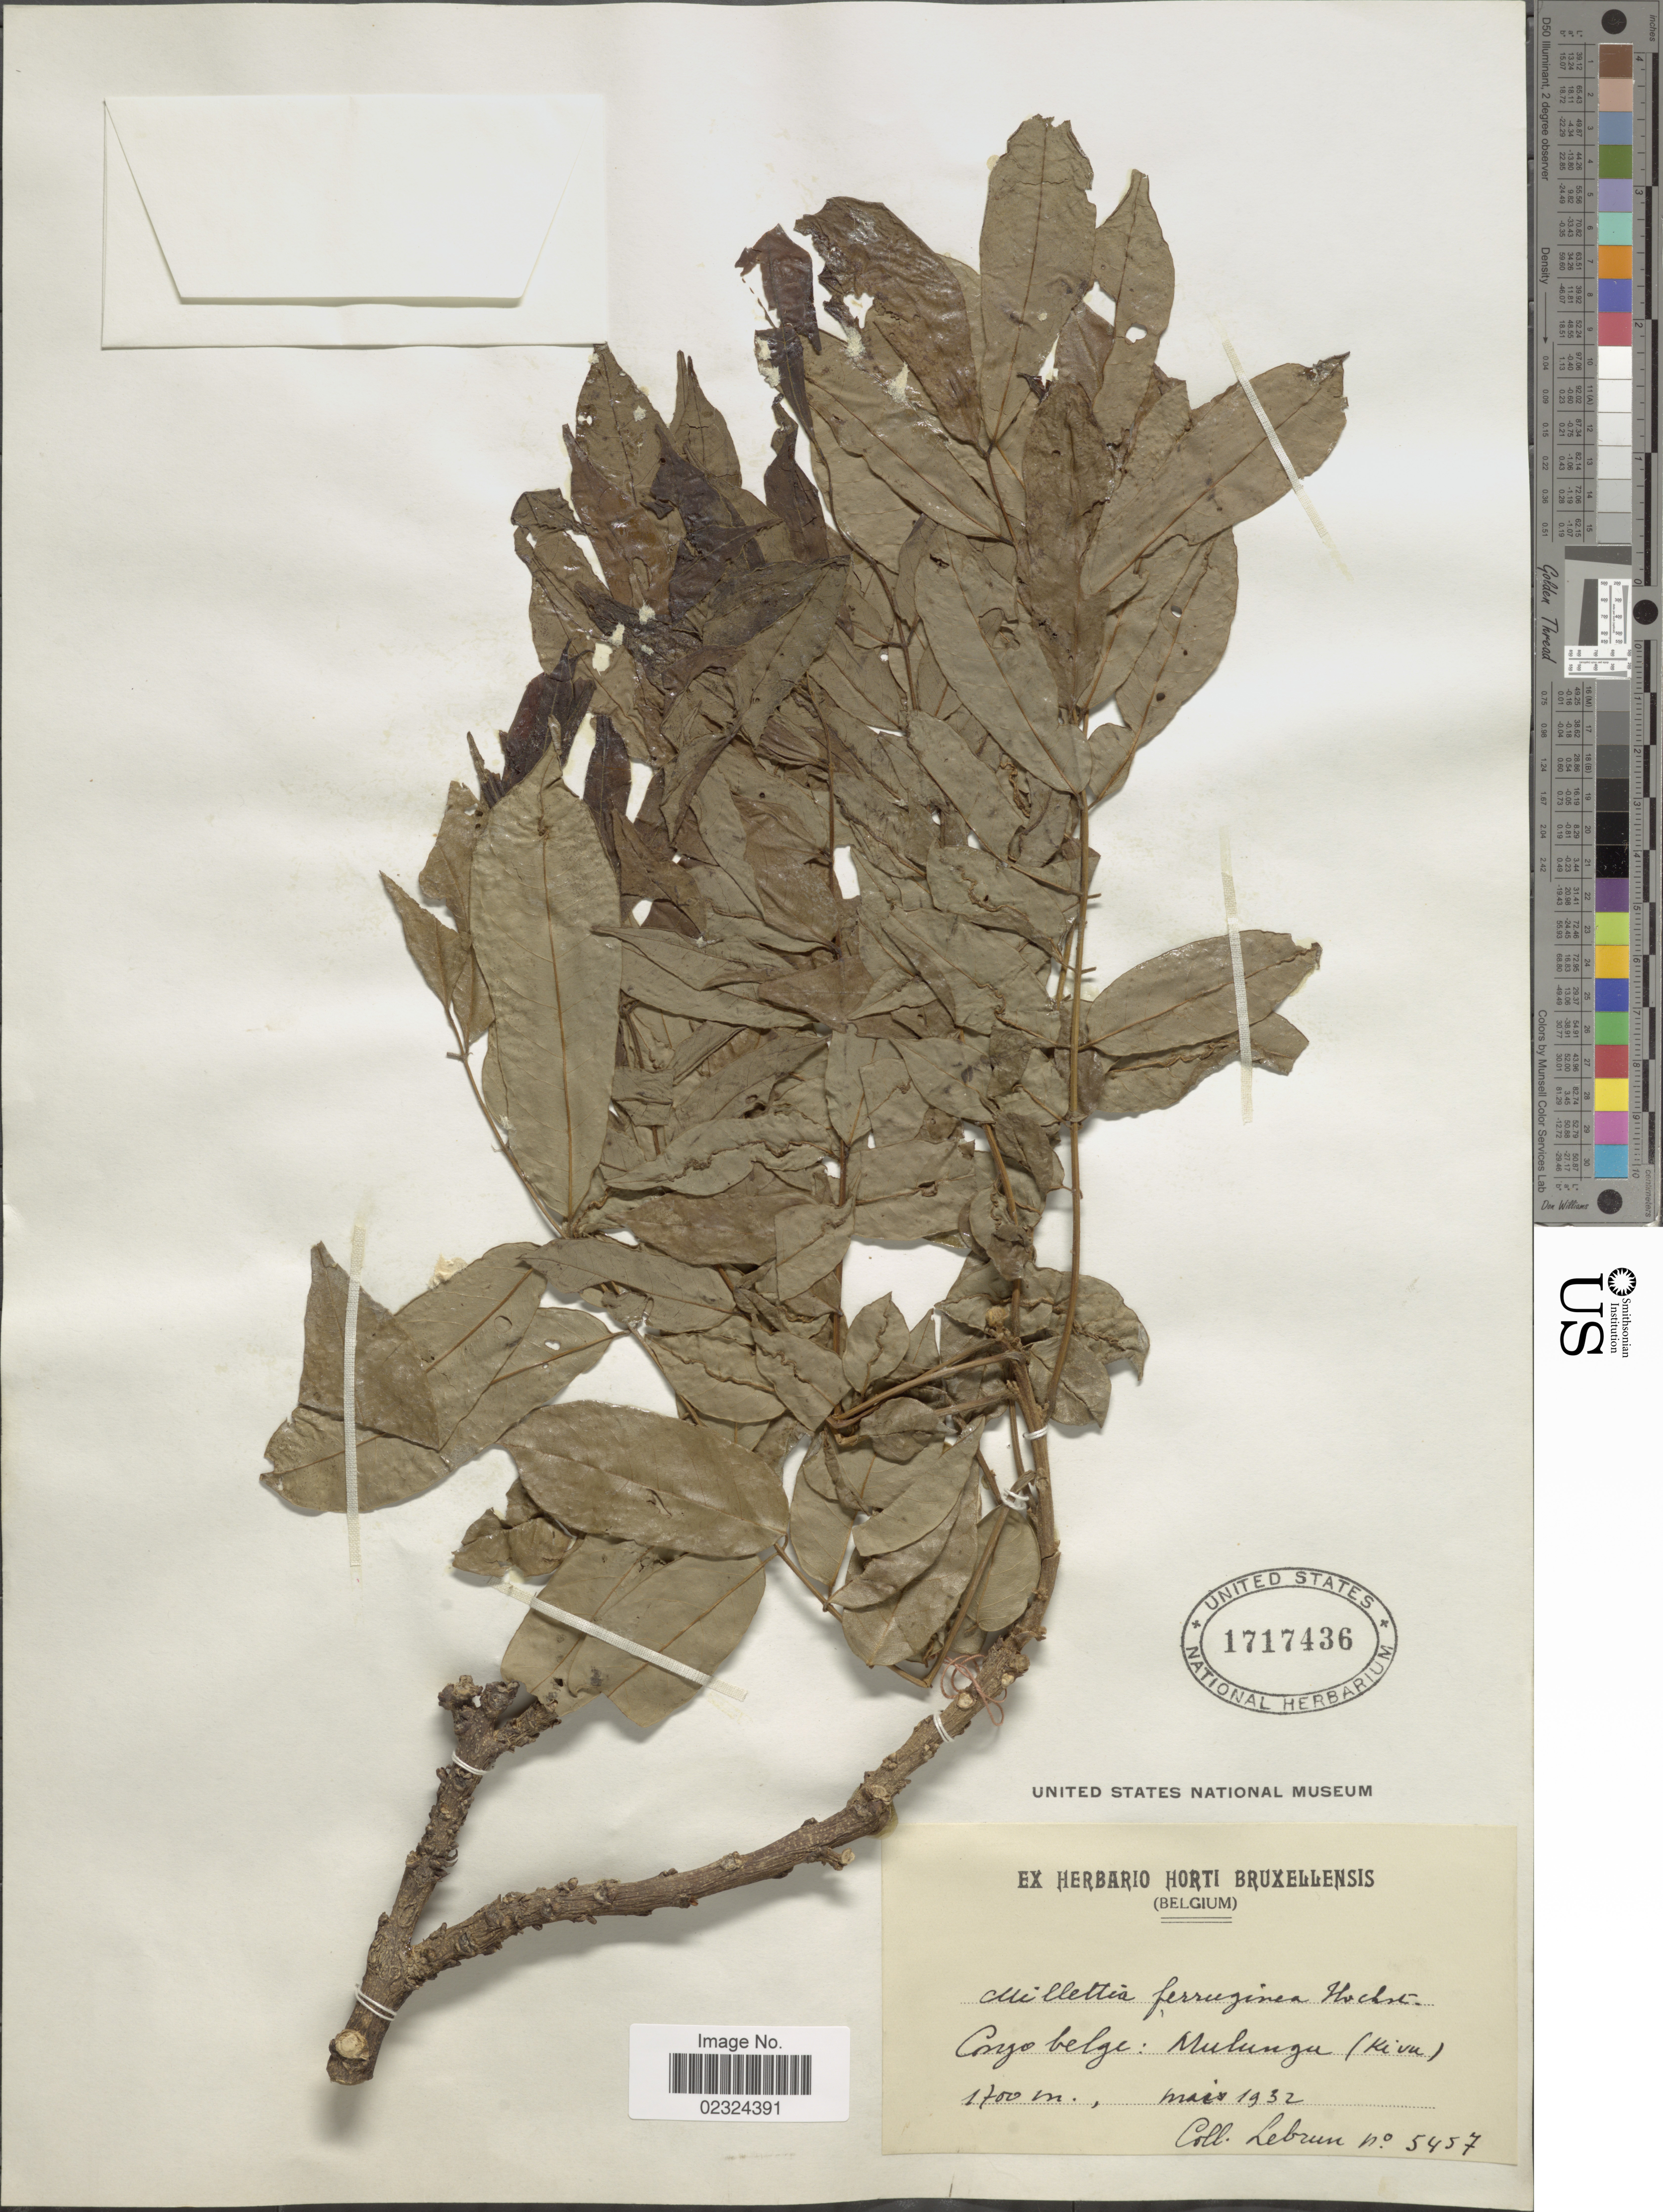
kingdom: Plantae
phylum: Tracheophyta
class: Magnoliopsida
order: Fabales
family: Fabaceae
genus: Millettia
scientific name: Millettia sp.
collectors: J.A. Lebrun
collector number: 5457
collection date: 1932-05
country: Congo, Democratic Republic of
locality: Congo Belge: Mulungu (Kiva).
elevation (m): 1700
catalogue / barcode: US 1717436